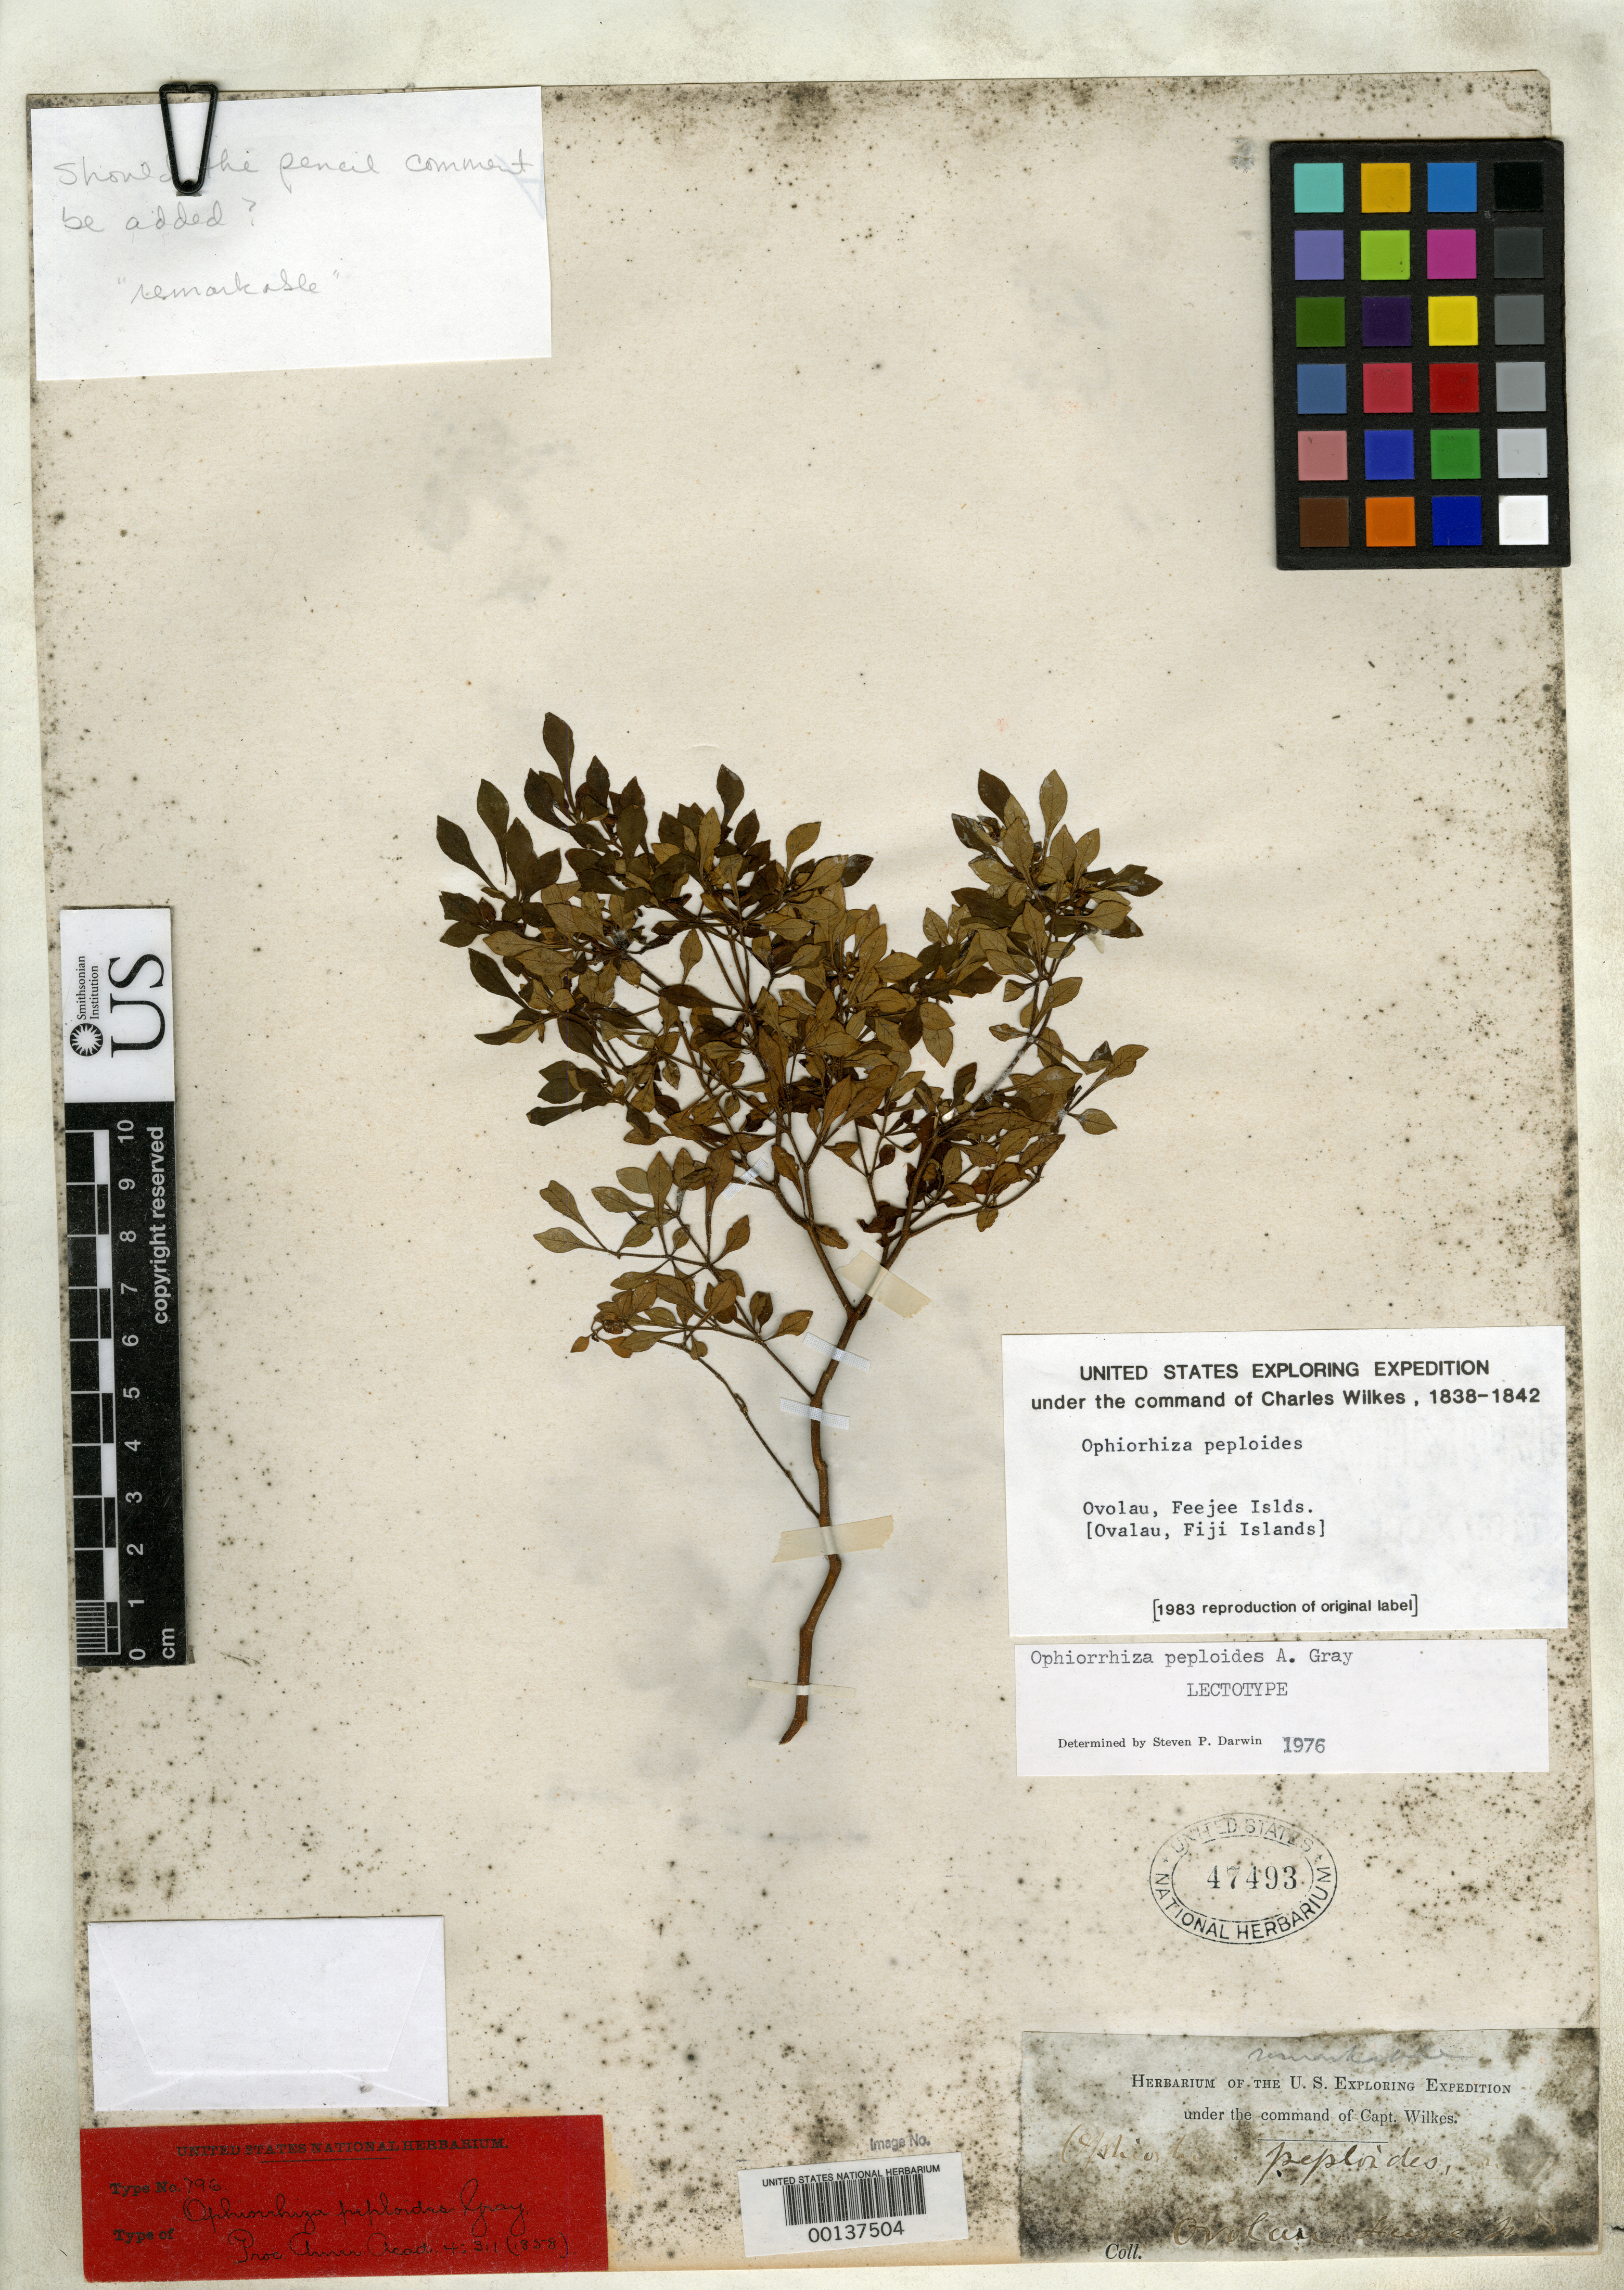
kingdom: Plantae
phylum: Tracheophyta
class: Magnoliopsida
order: Gentianales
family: Rubiaceae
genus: Ophiorrhiza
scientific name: Ophiorrhiza peploides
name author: A. Gray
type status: Isosyntype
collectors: Wilkes Explor. Exped.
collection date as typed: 1838 to -- --- 1842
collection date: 1838/1842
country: Fiji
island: Ovalau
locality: Ovalau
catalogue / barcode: US 47493